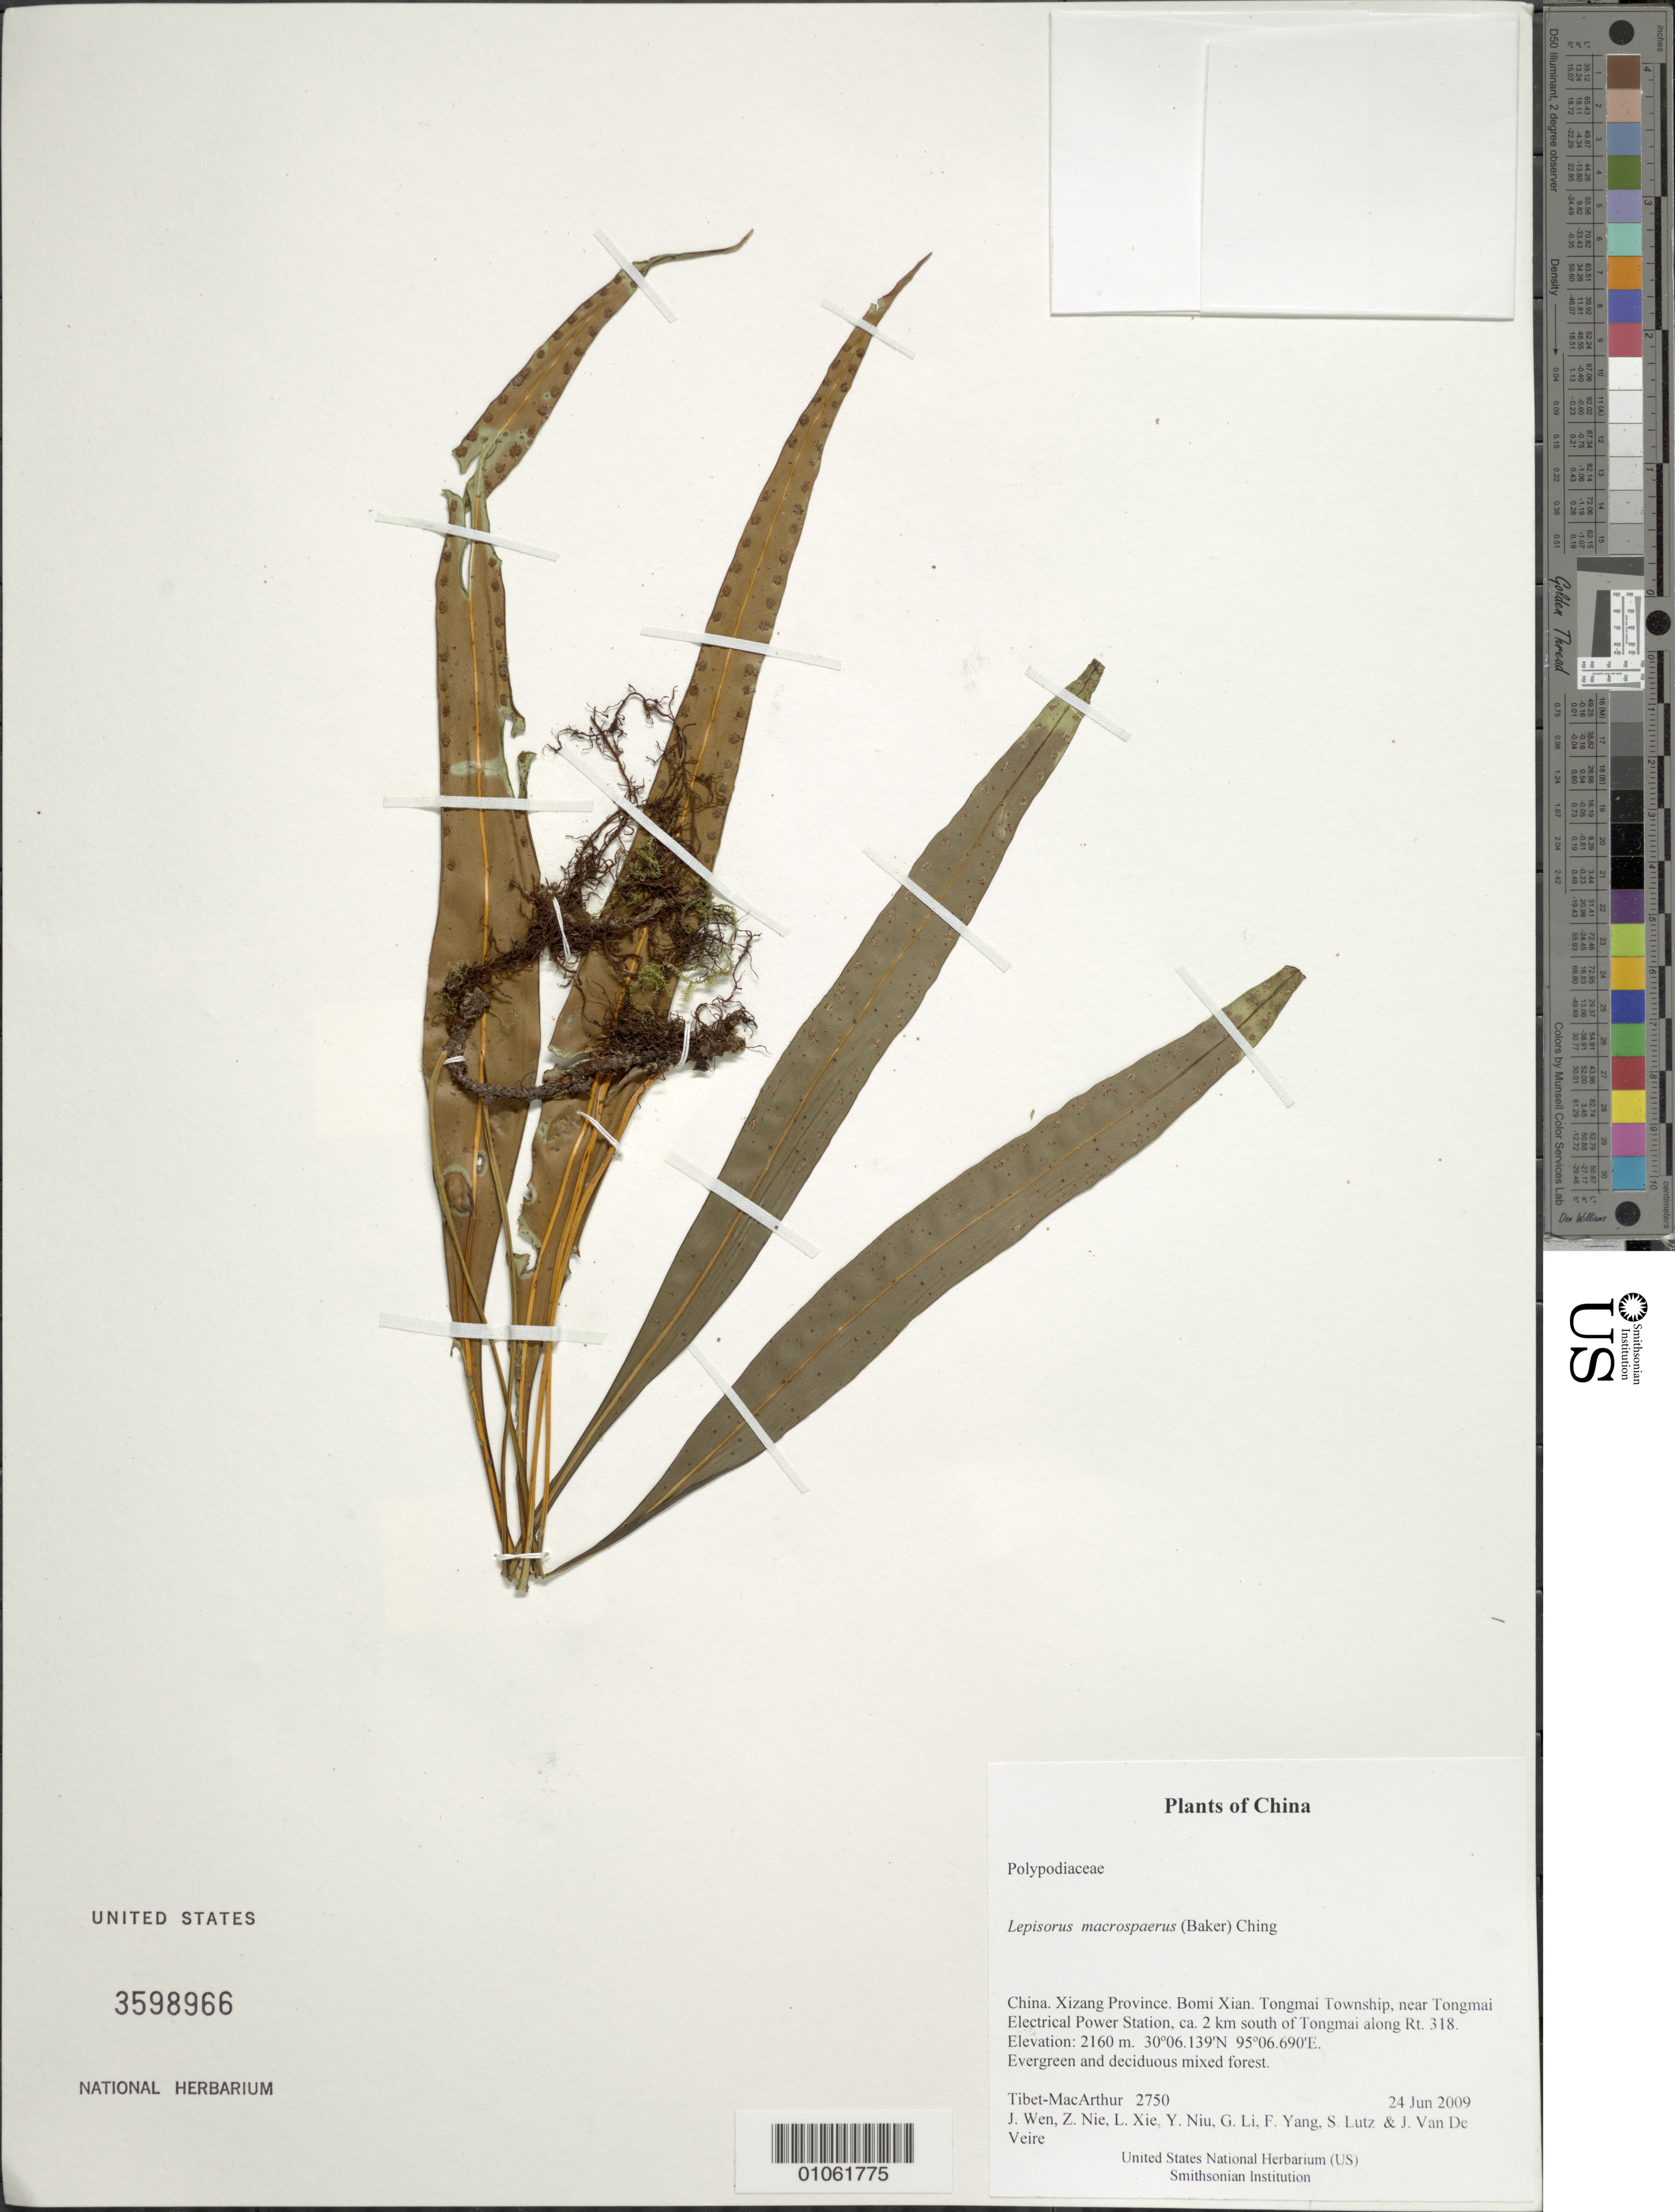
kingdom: Plantae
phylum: Tracheophyta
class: Polypodiopsida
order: Polypodiales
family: Polypodiaceae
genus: Lepisorus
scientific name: Lepisorus macrosphaerus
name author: (Baker) Ching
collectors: Tibet-MacArthur, J. Wen, Z. Nie, L. Xie, Y. Niu, G. Li, F. Yang, S. Lutz & J. Van De Veire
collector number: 2750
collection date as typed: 24 Jun 2009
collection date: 2009-06-24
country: China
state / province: Xizang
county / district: Bomi Xian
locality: Tongmai Township, near Tongmai Electrical Power Station, ca. 2 km south of Tongmai along Rt. 318.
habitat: Evergreen and deciduous mixed forest.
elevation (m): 2160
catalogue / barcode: US 3598966